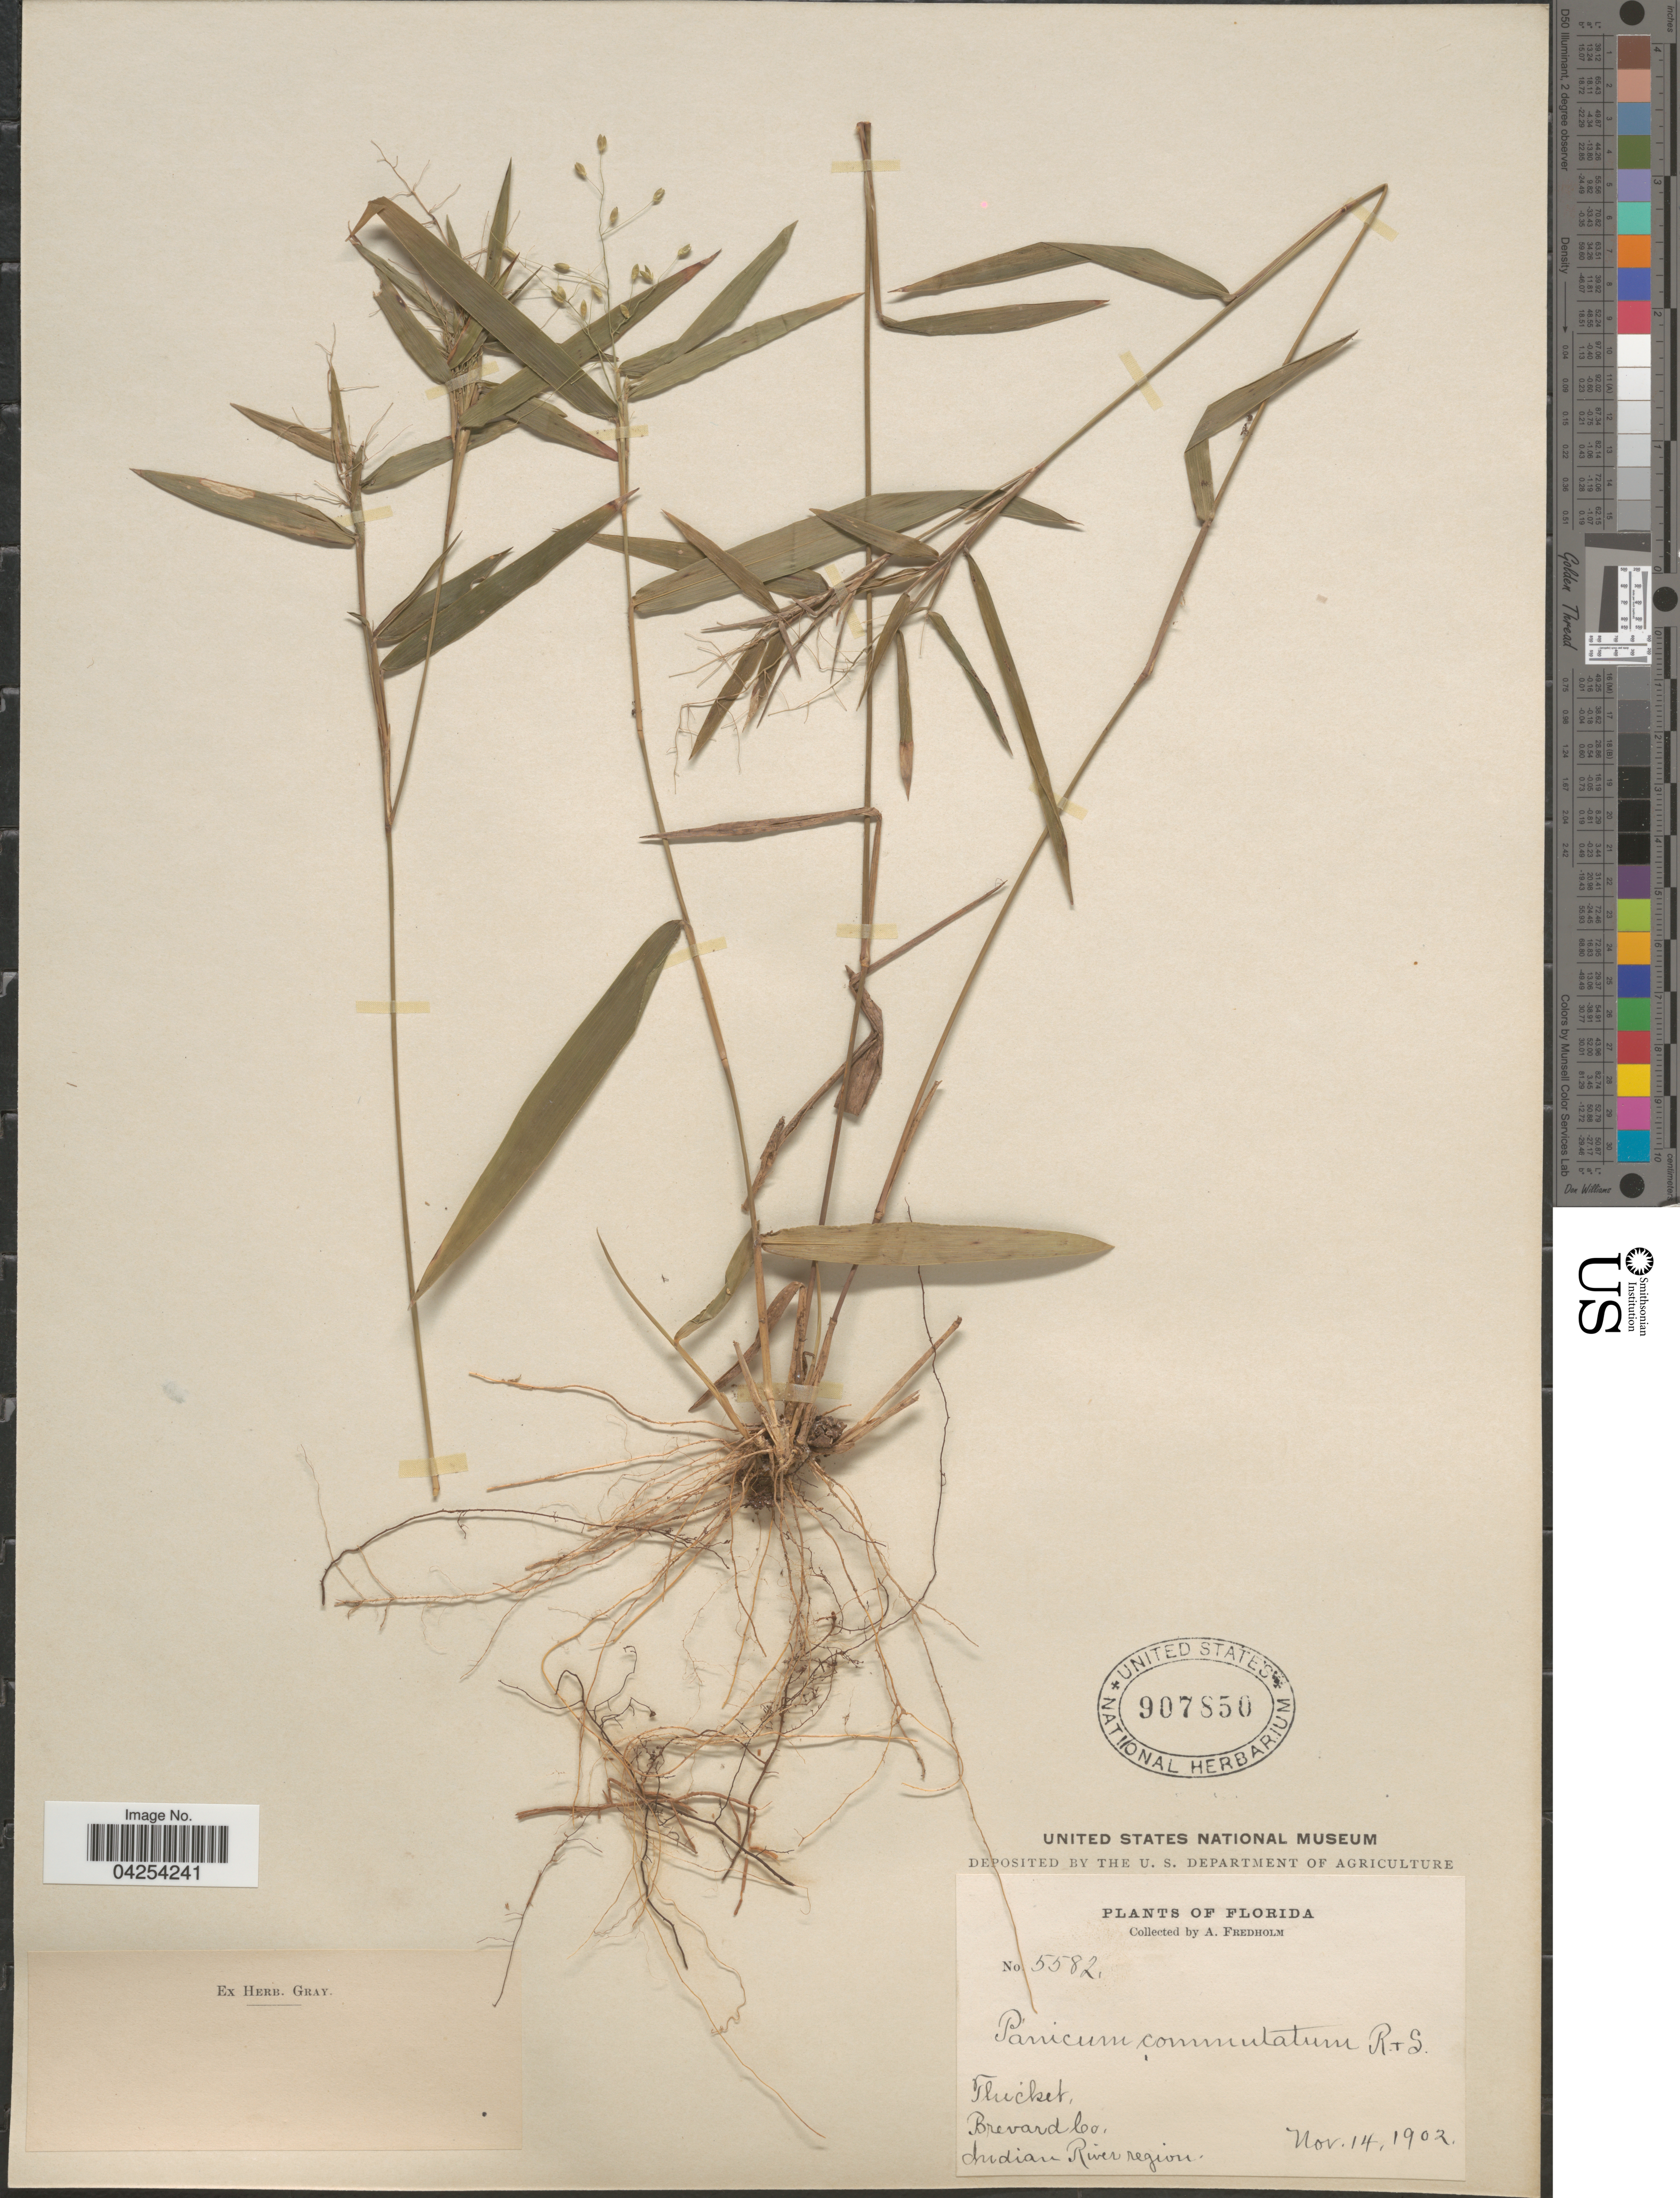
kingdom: Plantae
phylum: Tracheophyta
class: Liliopsida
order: Poales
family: Poaceae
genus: Dichanthelium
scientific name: Dichanthelium commutatum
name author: (Schult.) Gould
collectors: A. Fredholm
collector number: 5582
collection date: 1902-11-14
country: United States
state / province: Florida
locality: Brevard Co. Indian River region.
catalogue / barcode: US 907850